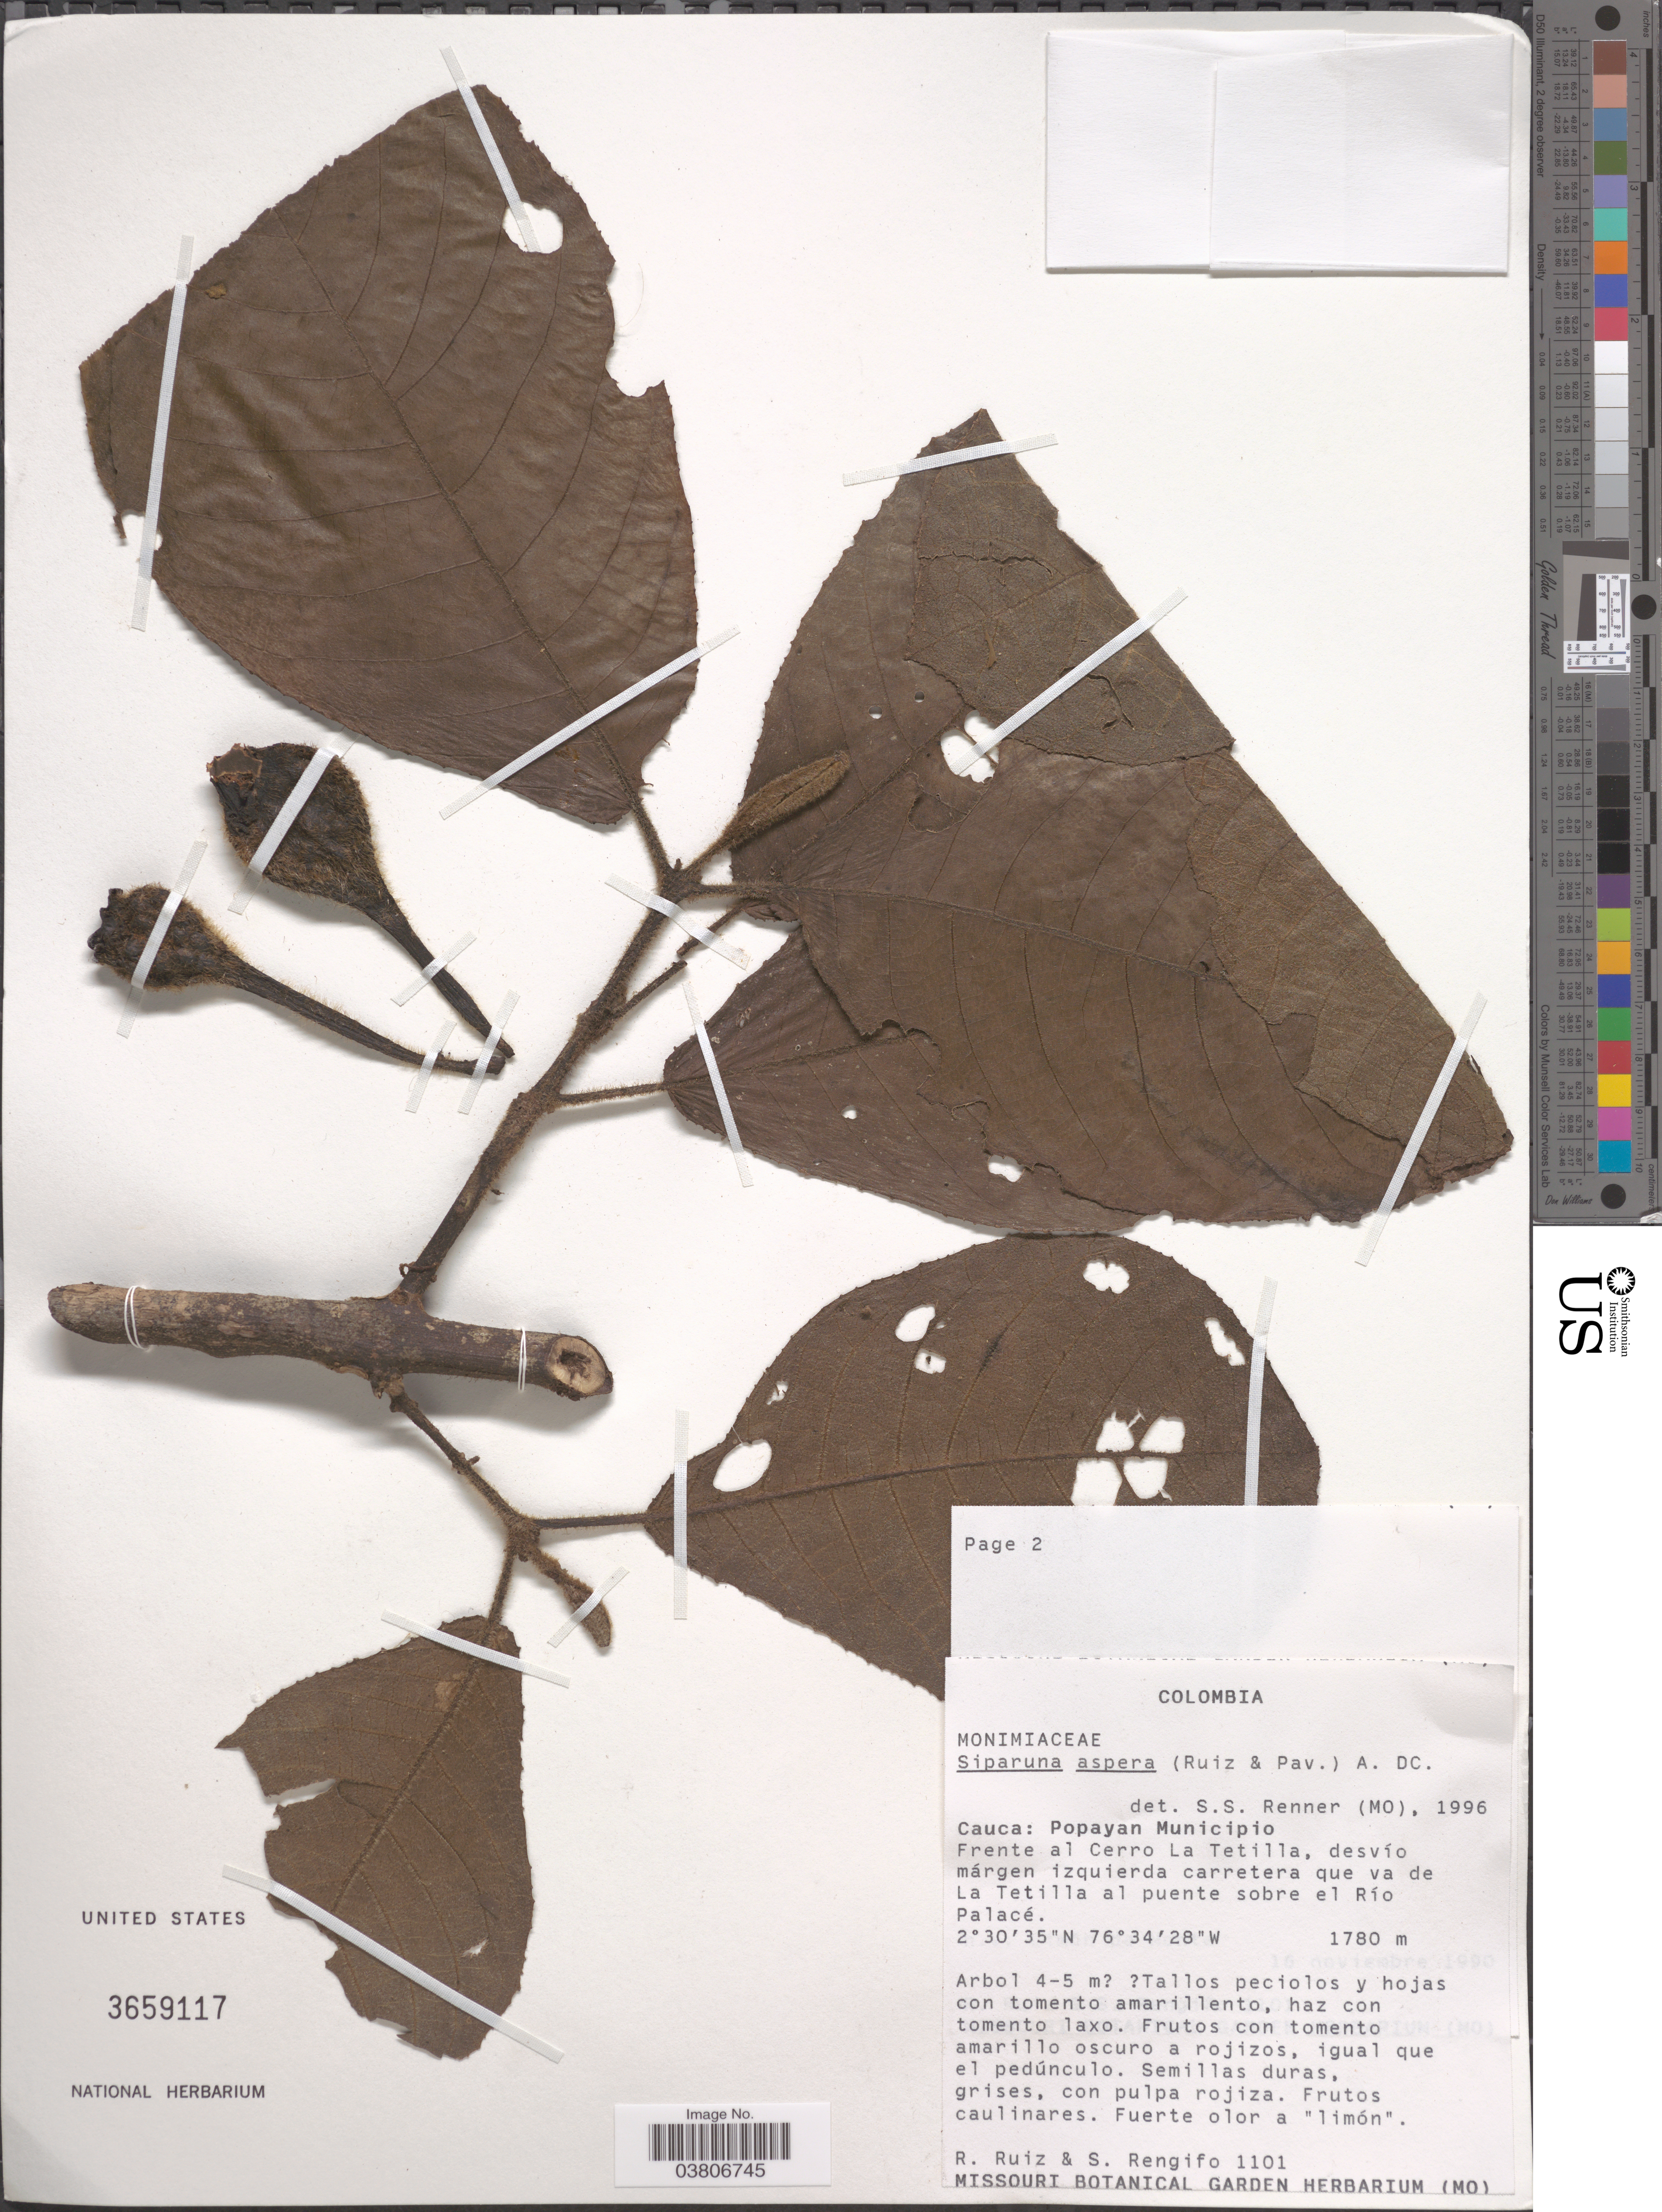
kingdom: Plantae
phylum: Tracheophyta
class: Magnoliopsida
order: Laurales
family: Siparunaceae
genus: Siparuna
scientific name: Siparuna aspera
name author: (Ruiz & Pav.) A. DC.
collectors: R. Ruiz & S. Rengifo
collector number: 1101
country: Colombia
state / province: Cauca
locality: Popayan Municipio. Frente al Cerro La Tetilla, desvío márgen izquierda carretera que va de La Tetilla al puente sobre el Río Palacé.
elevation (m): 1780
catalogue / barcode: US 3659117